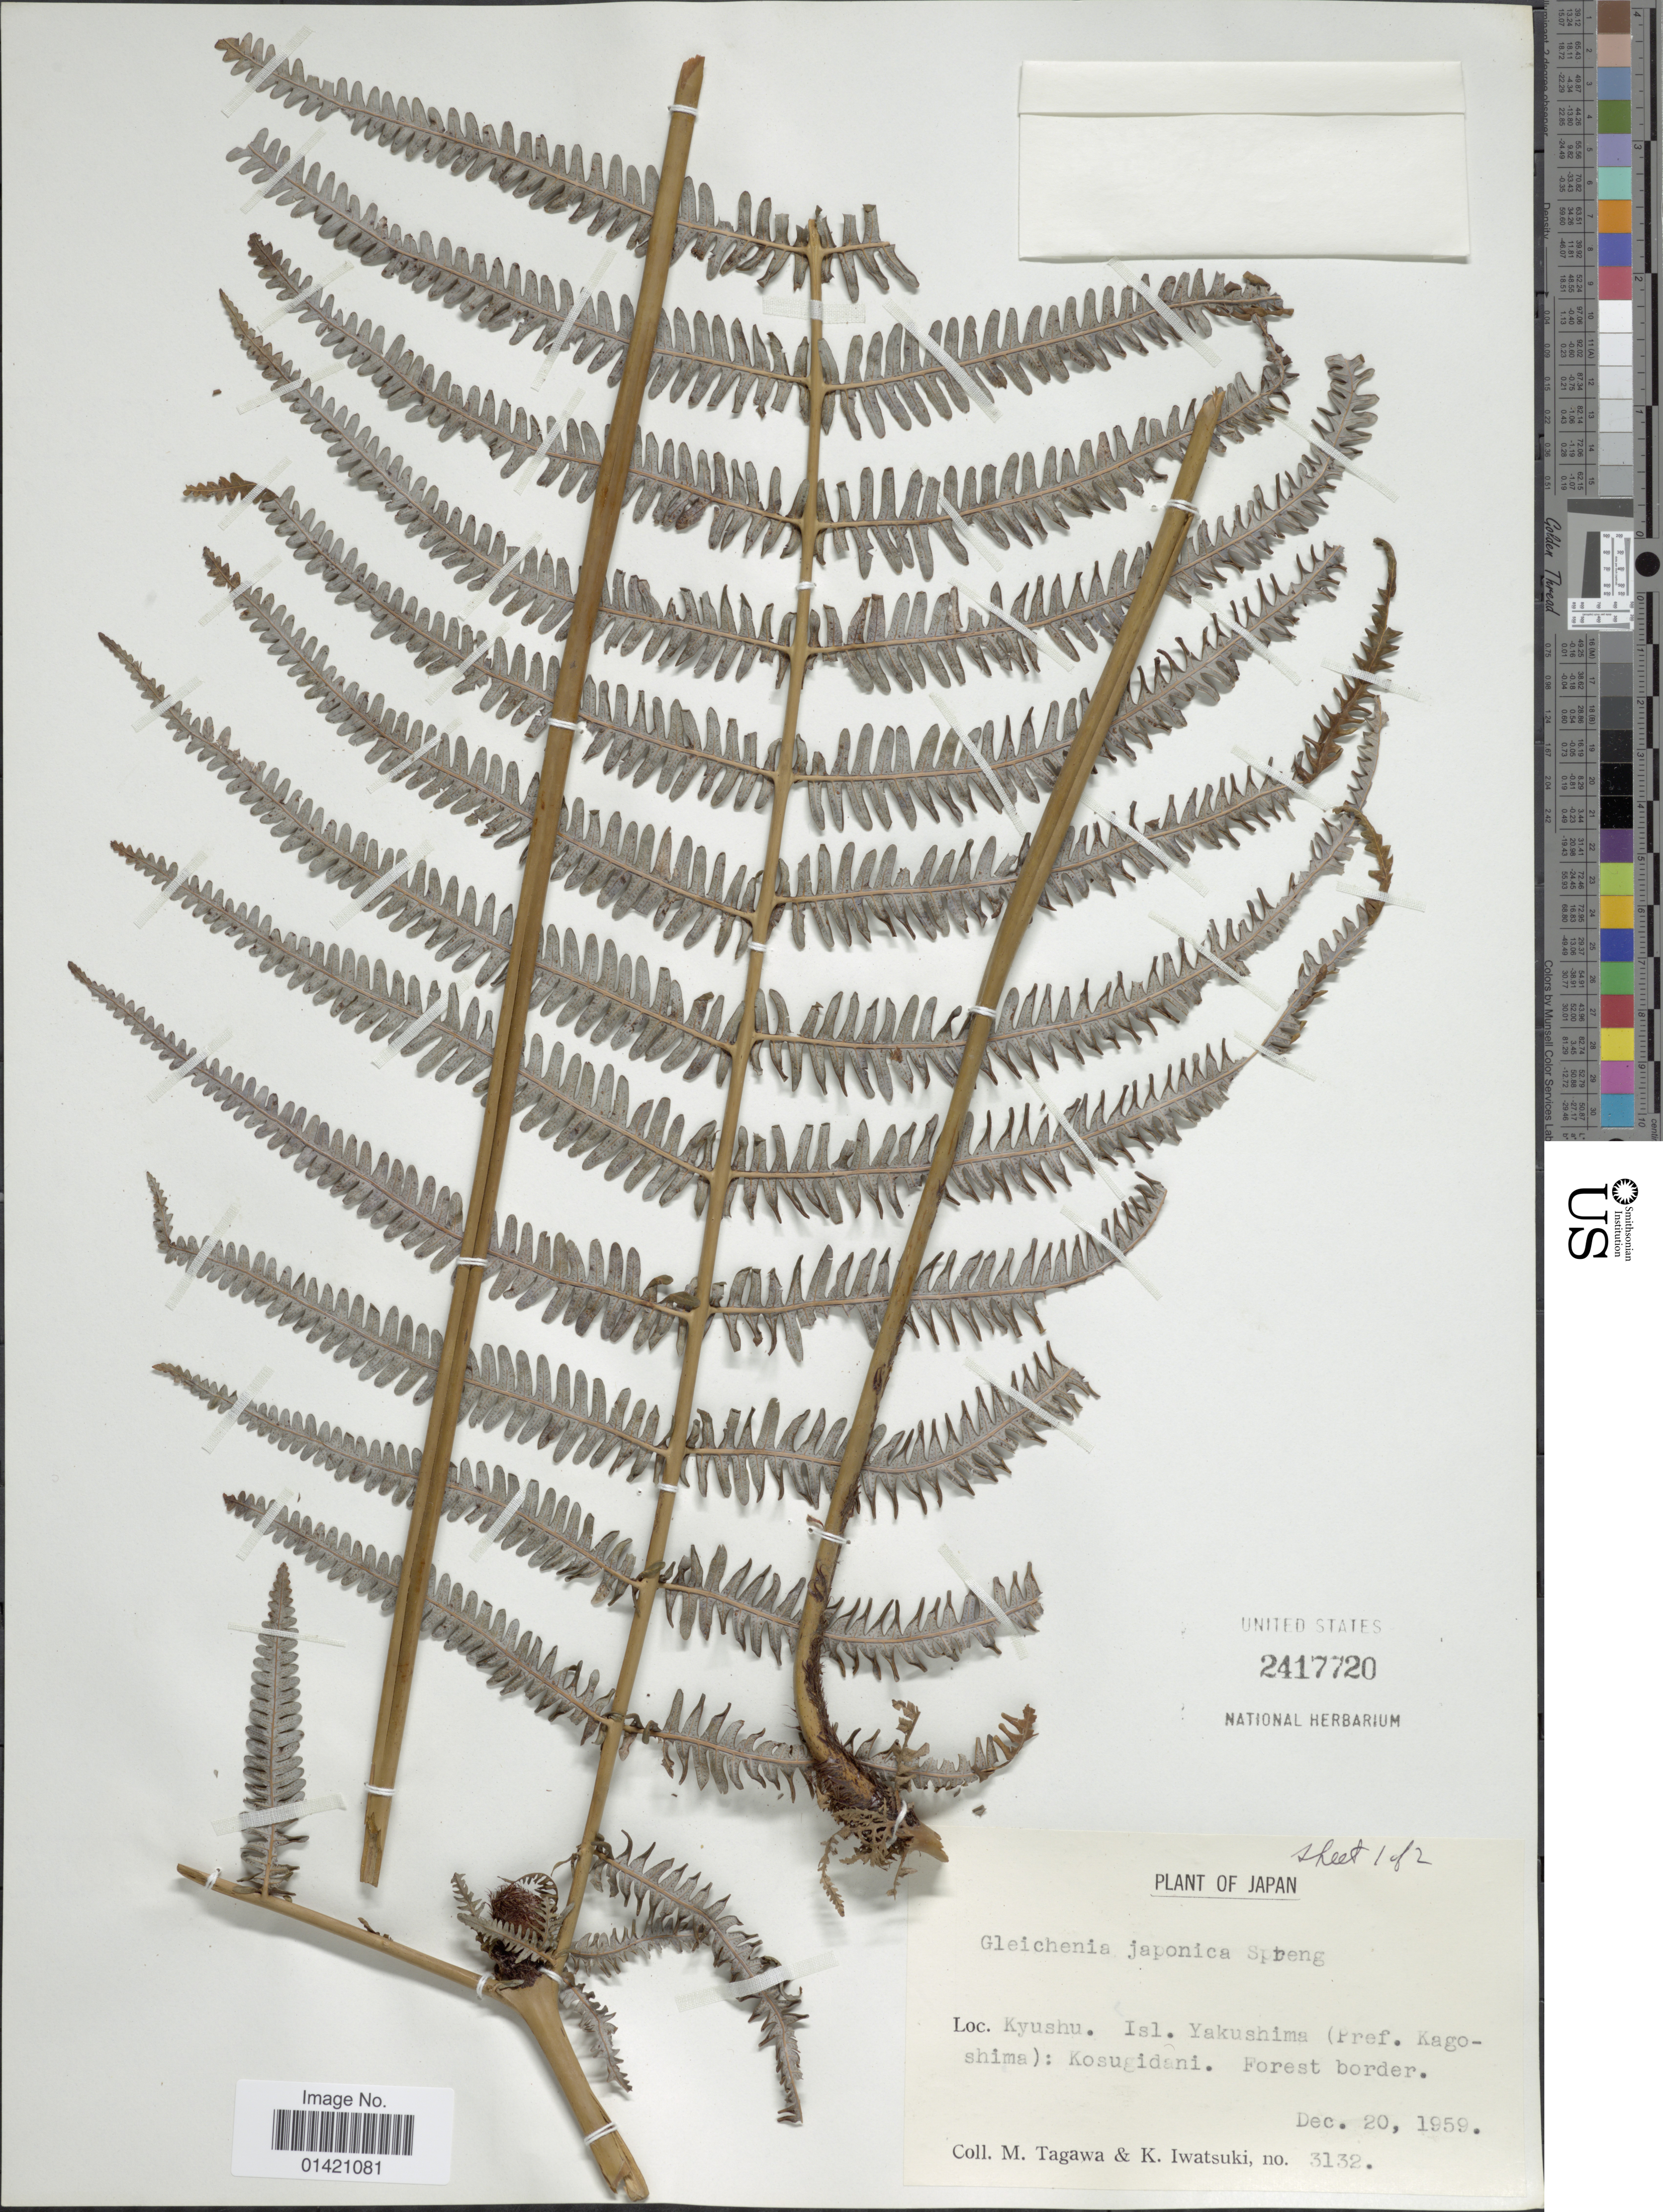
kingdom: Plantae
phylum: Tracheophyta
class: Polypodiopsida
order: Gleicheniales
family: Gleicheniaceae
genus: Diplopterygium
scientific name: Diplopterygium glaucum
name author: (Thunb. ex Houtt.) Nakai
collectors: M. Tagawa & K. Iwatsuki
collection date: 1959-12-20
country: Japan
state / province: Kagosima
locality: Kyushu. Isl. Yakushima (Pref. Kagoshima) Kosugidani,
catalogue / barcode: US 2417720